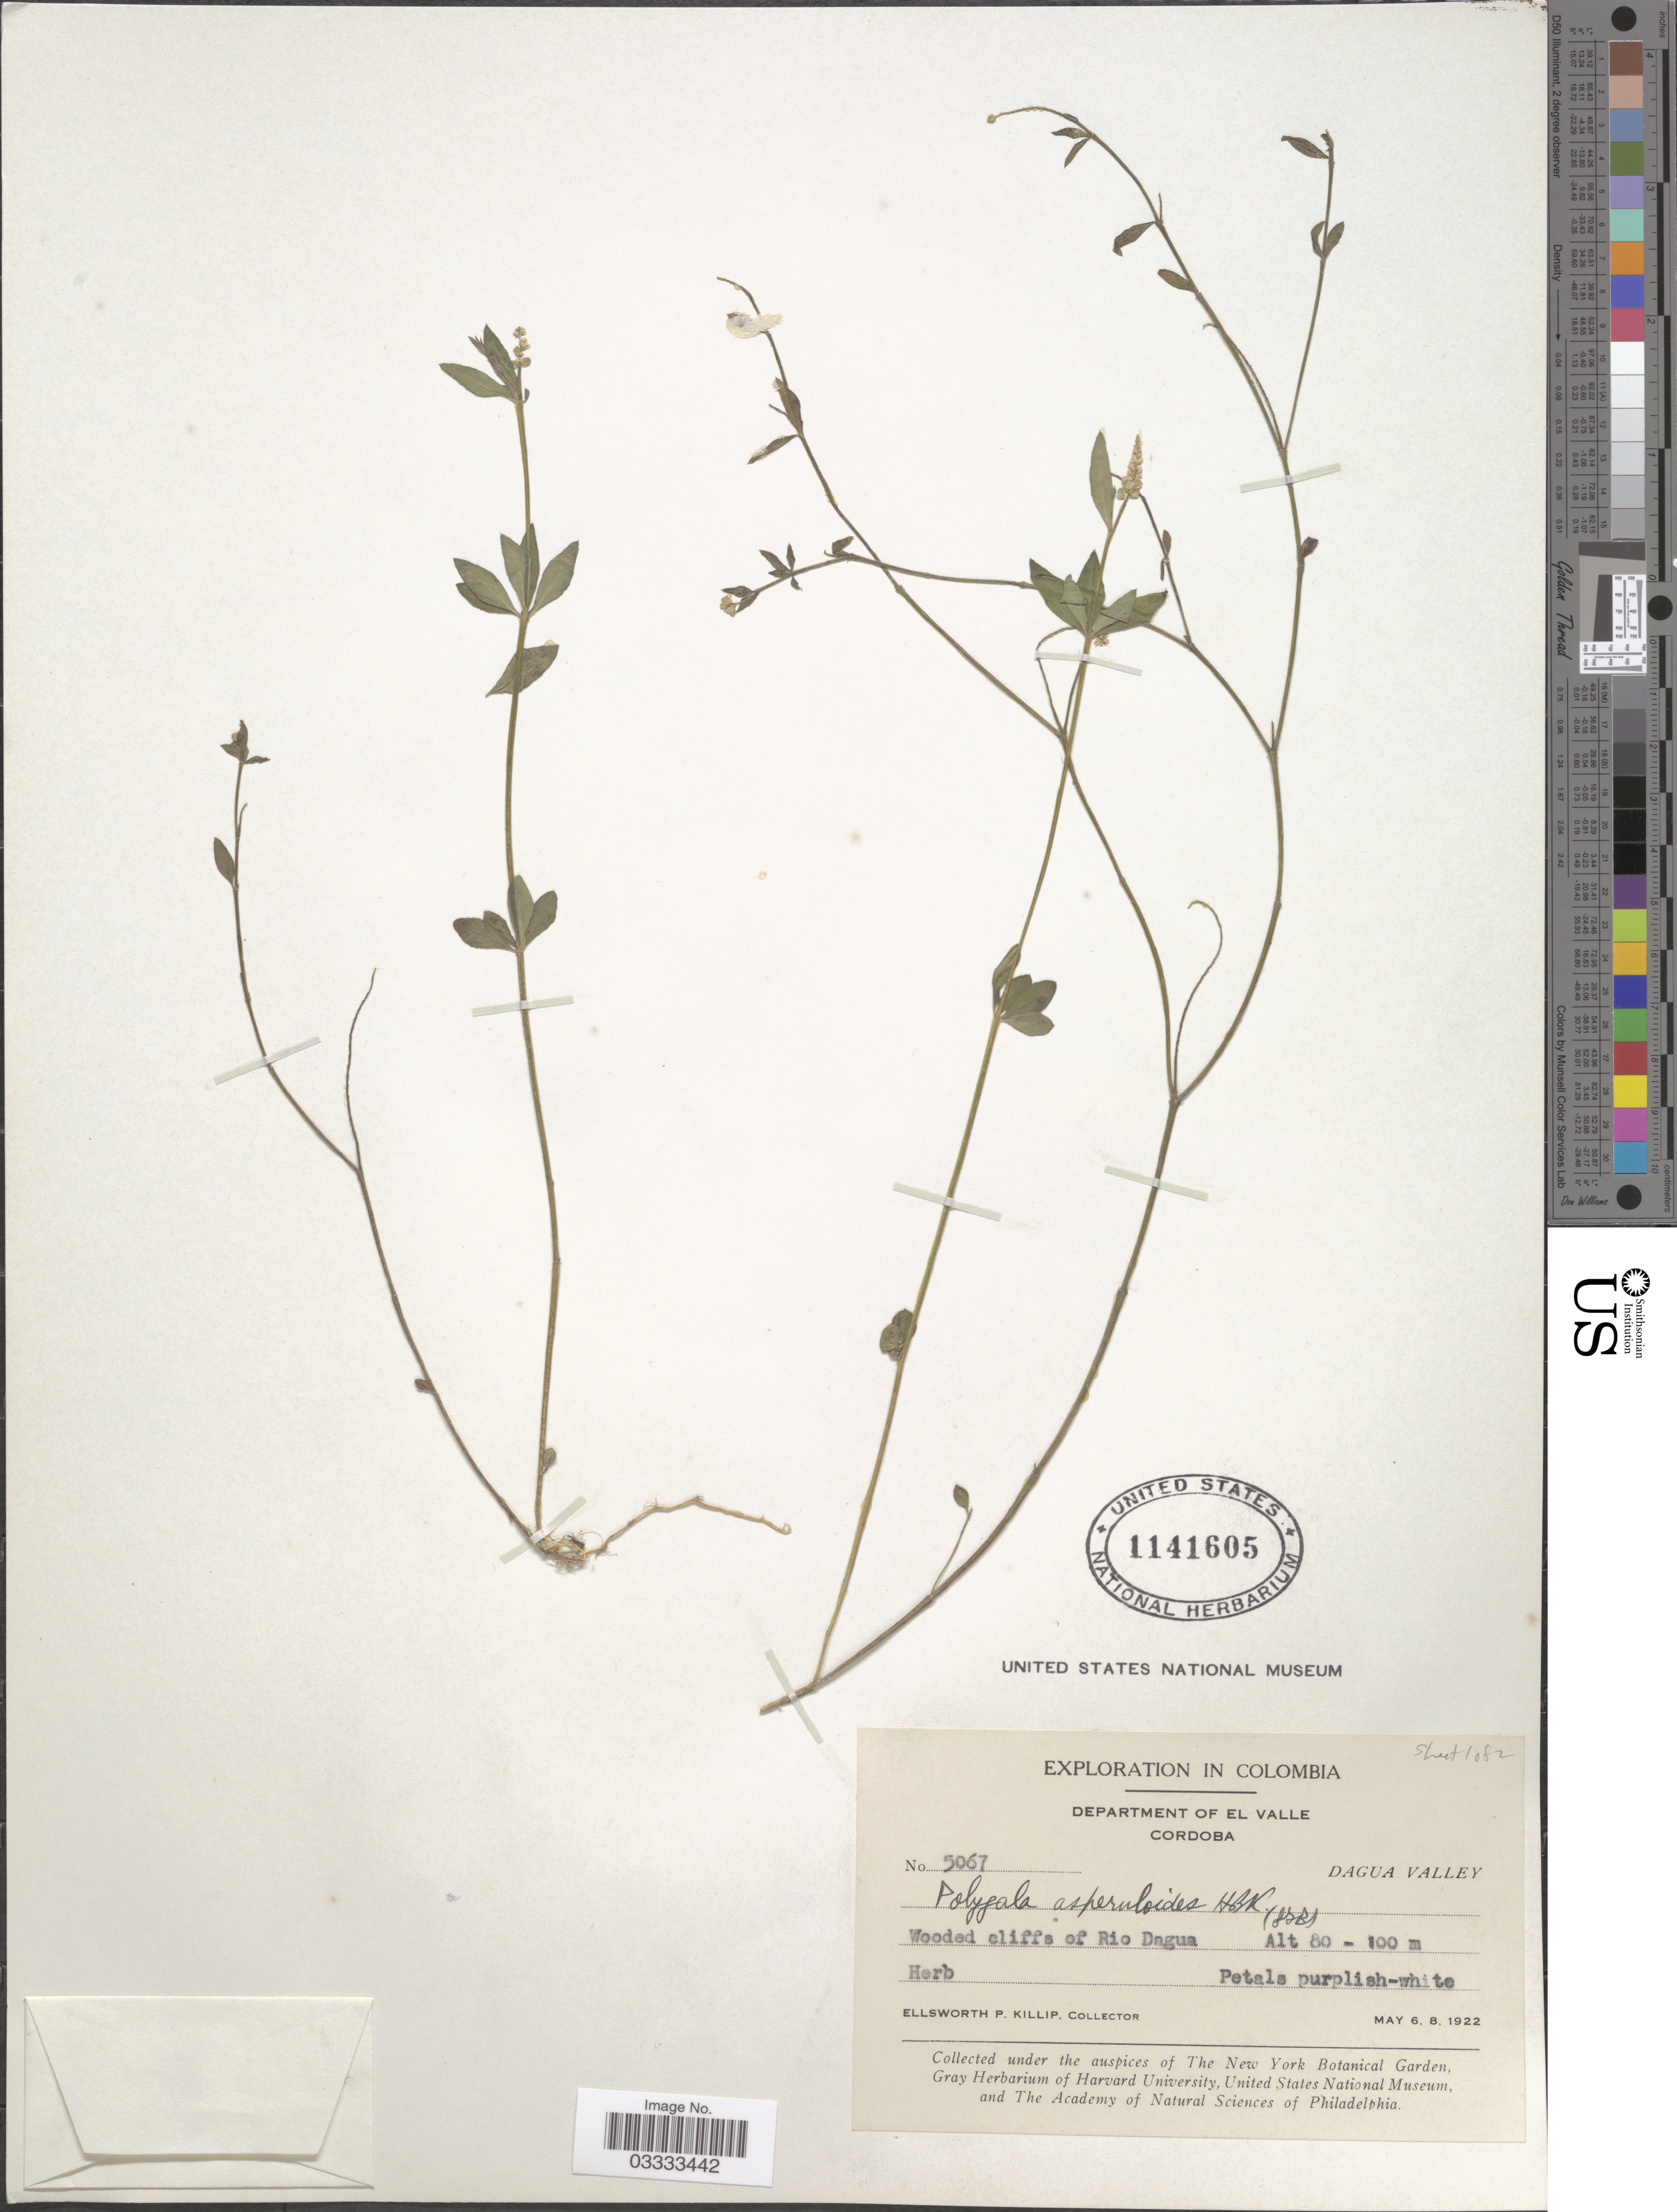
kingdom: Plantae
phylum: Tracheophyta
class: Magnoliopsida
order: Fabales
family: Polygalaceae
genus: Polygala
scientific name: Polygala asperuloides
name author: Kunth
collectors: E. P. Killip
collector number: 5067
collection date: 1922-05-06/1922-05-08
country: Colombia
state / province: Valle del Cauca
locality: Department of El Valle. Cordoba, Dagua Valley. Wooded cliffs of Rio Dagua.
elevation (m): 80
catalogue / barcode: US 1141605